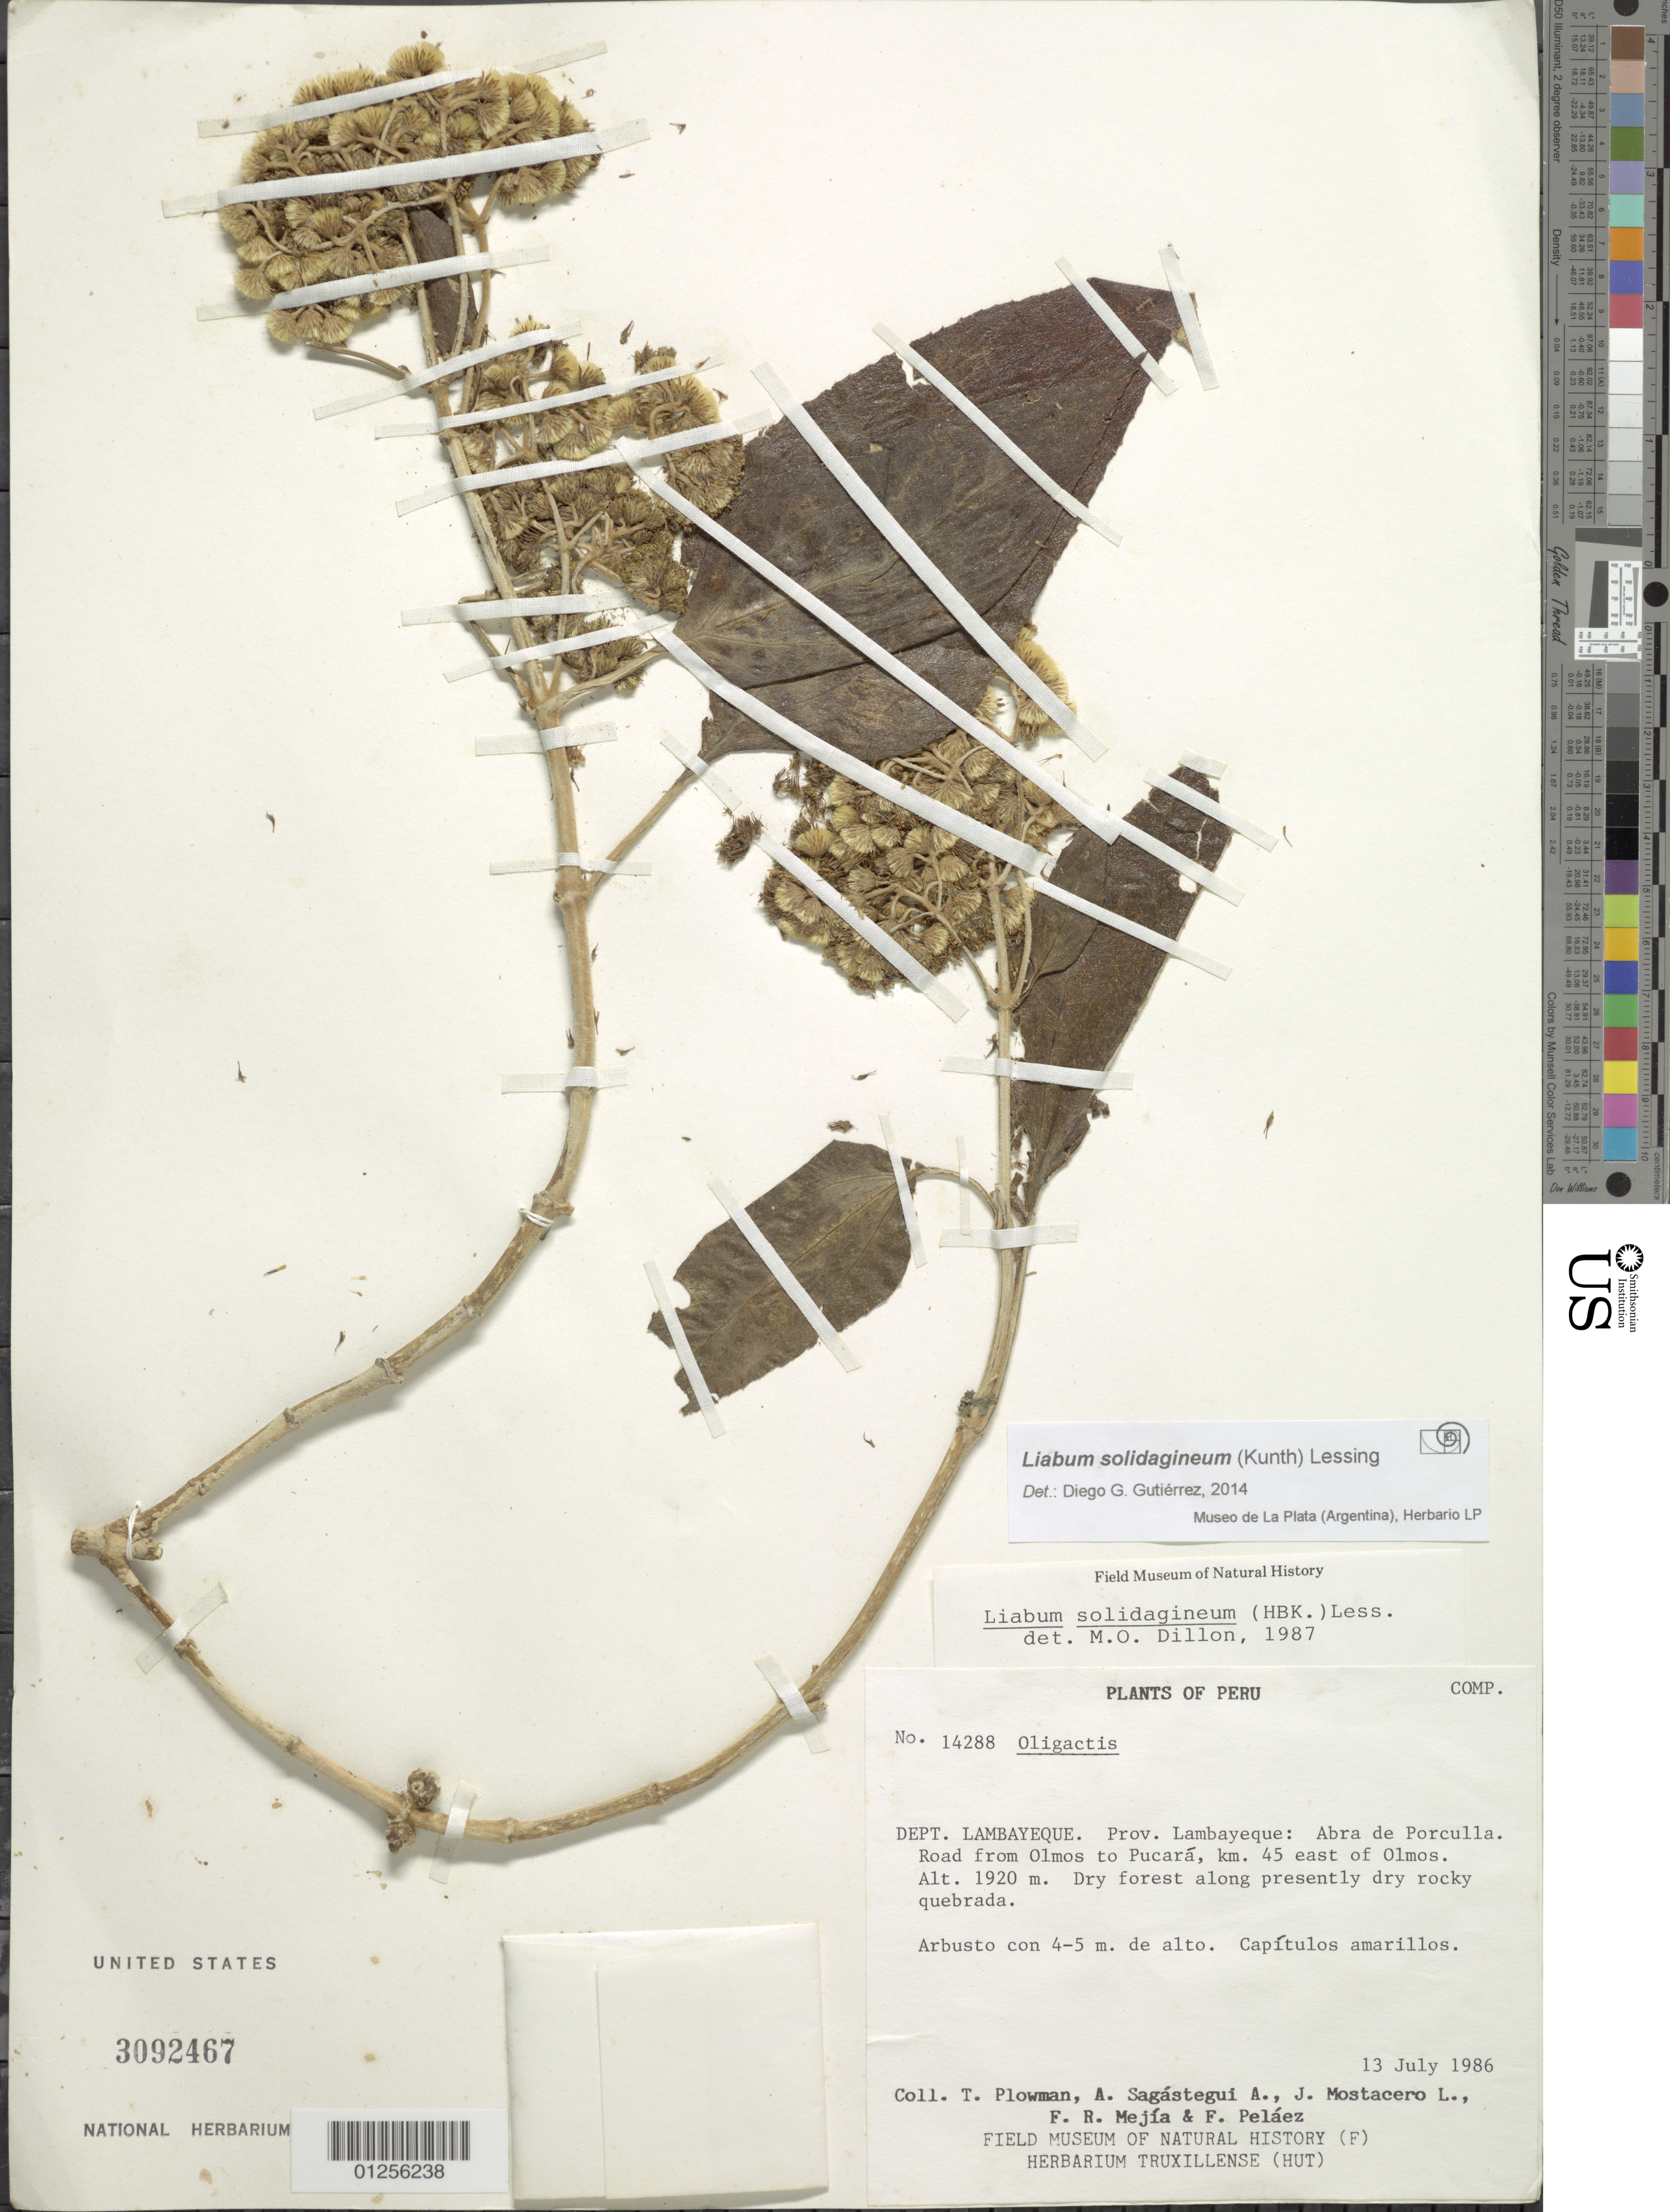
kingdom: Plantae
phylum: Tracheophyta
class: Magnoliopsida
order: Asterales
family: Asteraceae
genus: Liabum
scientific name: Liabum solidagineum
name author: (Kunth) Less.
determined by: Gutierrez, D. G.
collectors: T. Plowman, A. Sagástegui A., J. Mostacero, F. Mejia & F. Pelaez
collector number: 14288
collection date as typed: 13 Jul 1986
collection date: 1986-07-13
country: Peru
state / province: Lambayeque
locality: Dept. Lambayaque. Prov. Lambayeque: Abre de Porculla. Road from Olmos to Pucará, km 45 east of Olmos.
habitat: Dry forest along presently dry rocky quebrada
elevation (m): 1920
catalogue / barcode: US 3092467